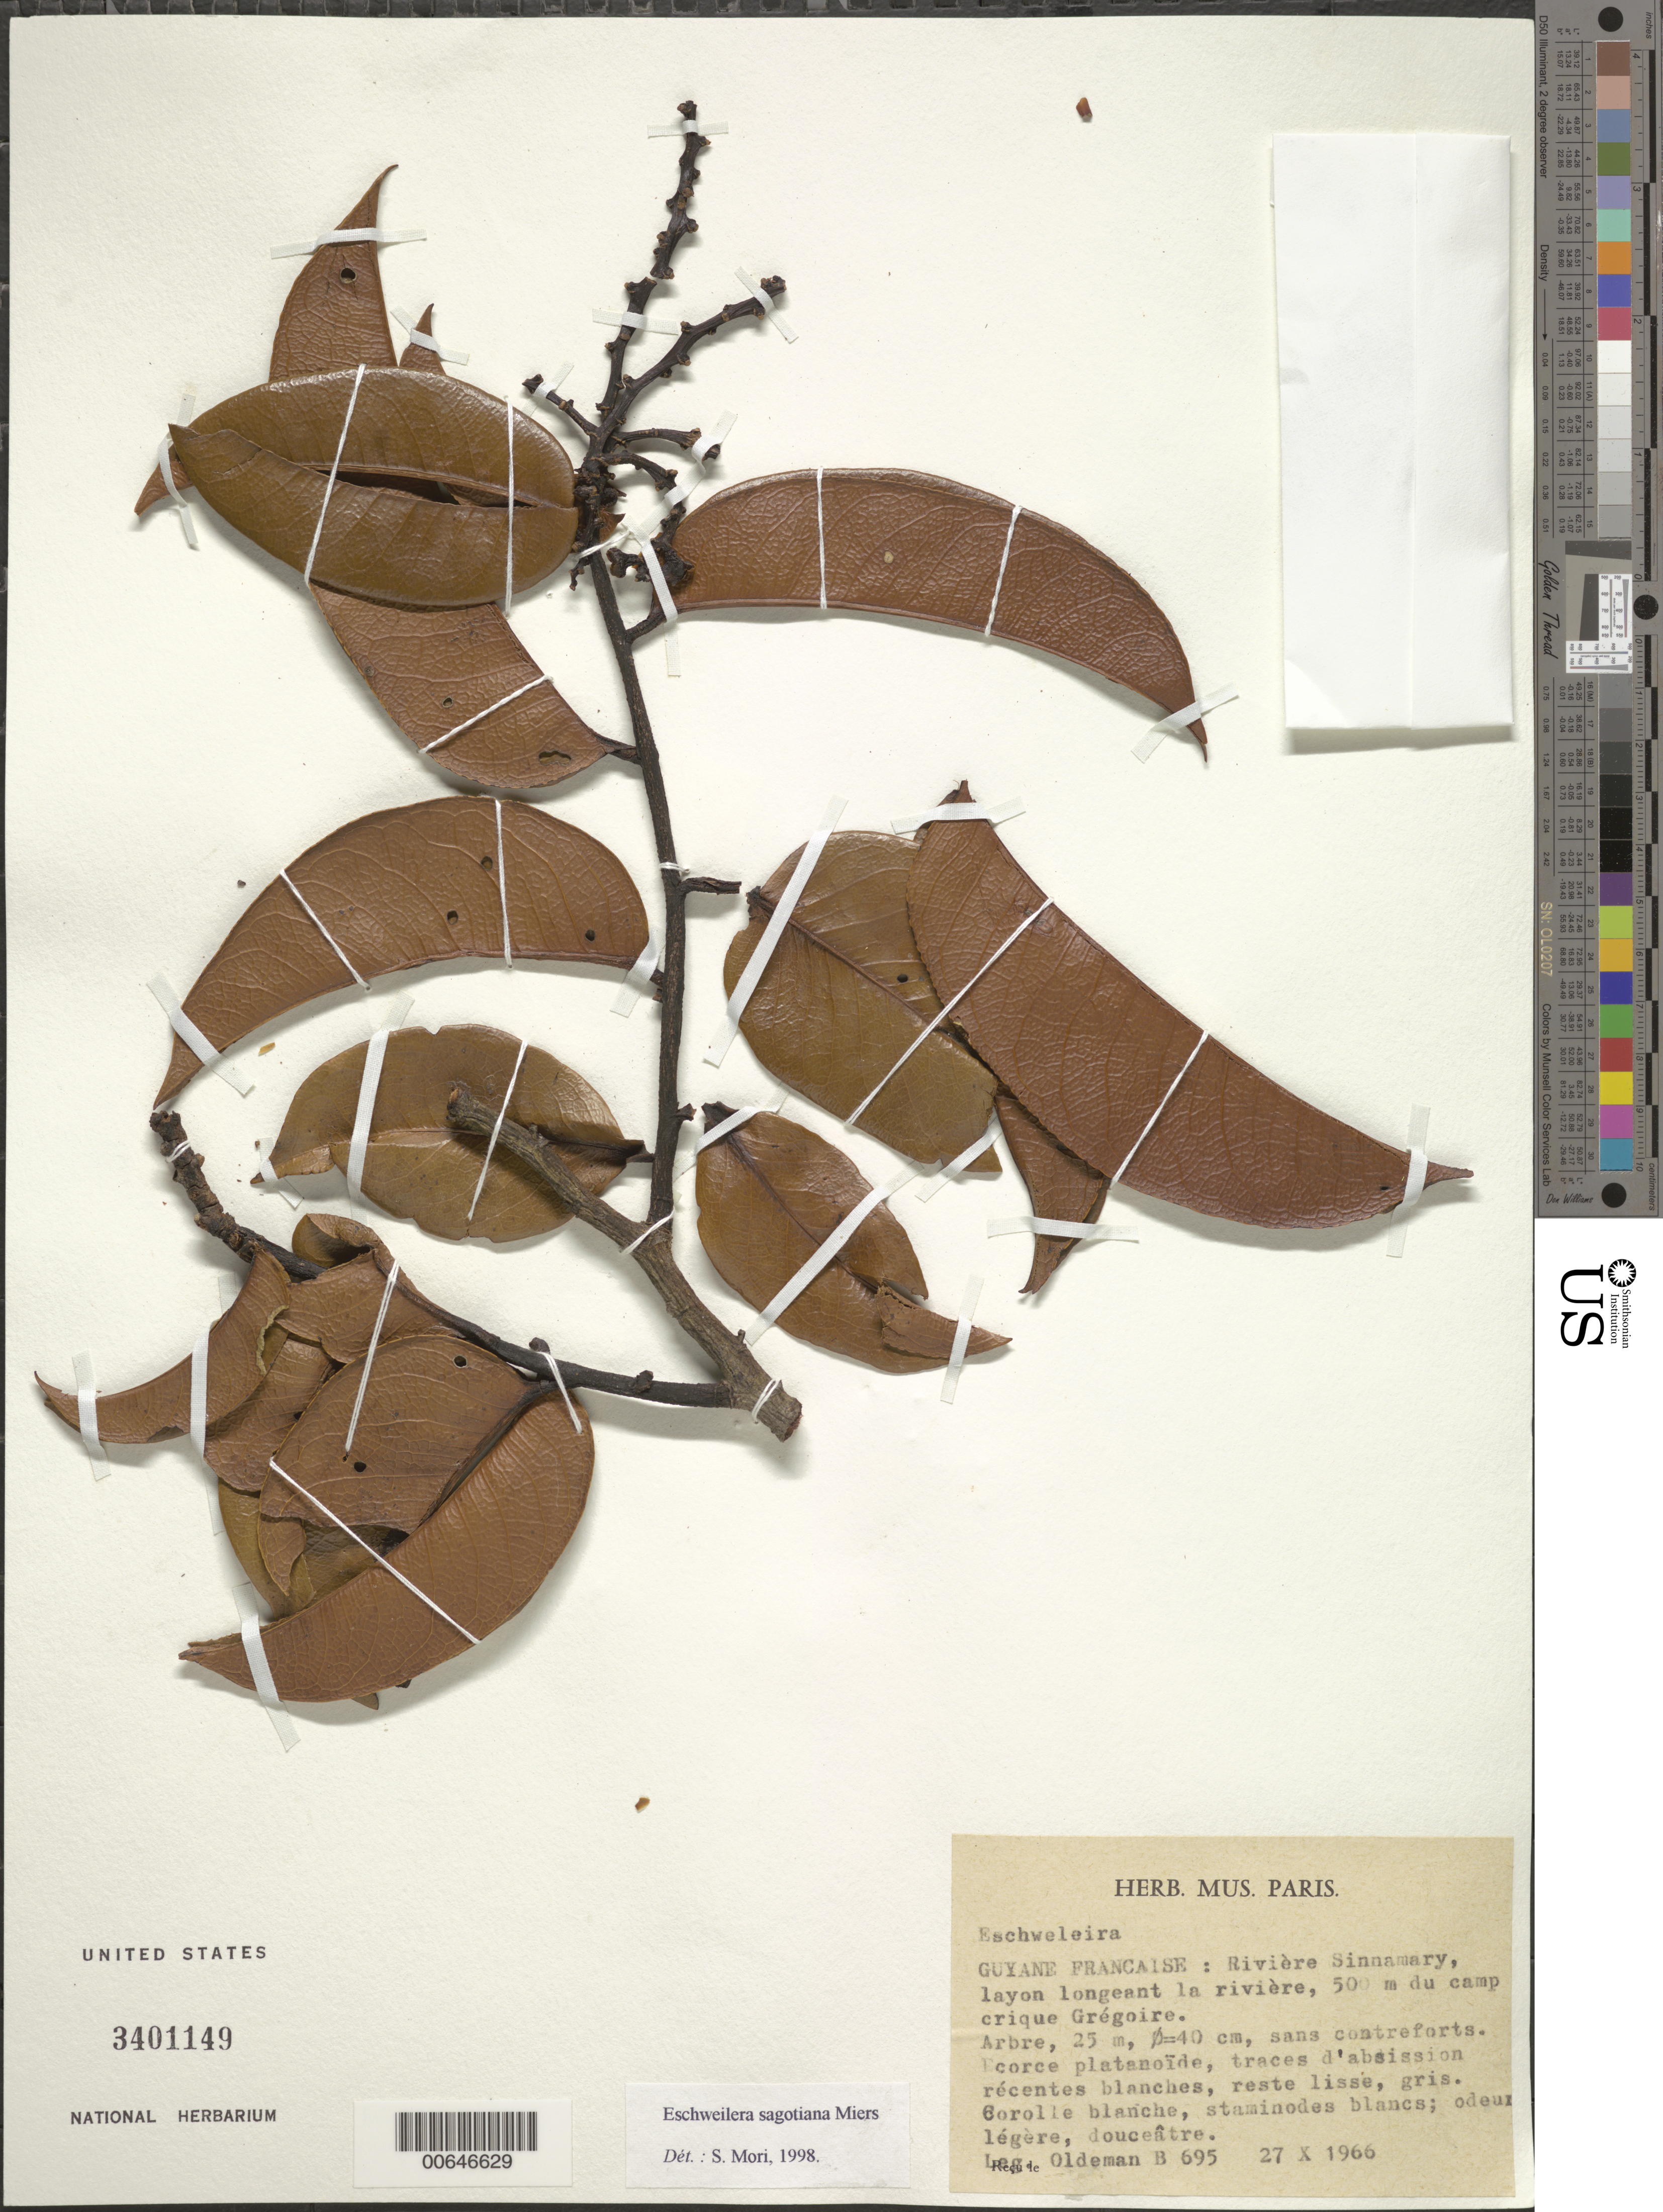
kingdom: Plantae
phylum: Tracheophyta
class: Magnoliopsida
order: Ericales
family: Lecythidaceae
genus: Eschweilera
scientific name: Eschweilera sagotiana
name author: Miers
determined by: Mori, Scott A.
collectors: R. Oldeman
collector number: B 695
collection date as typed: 27-Oct-66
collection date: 1966-10-27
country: French Guiana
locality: Rivière Sinnamary, 500 m du camp crique Grégoire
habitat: Layon longeant la riviere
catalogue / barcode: US 3401149